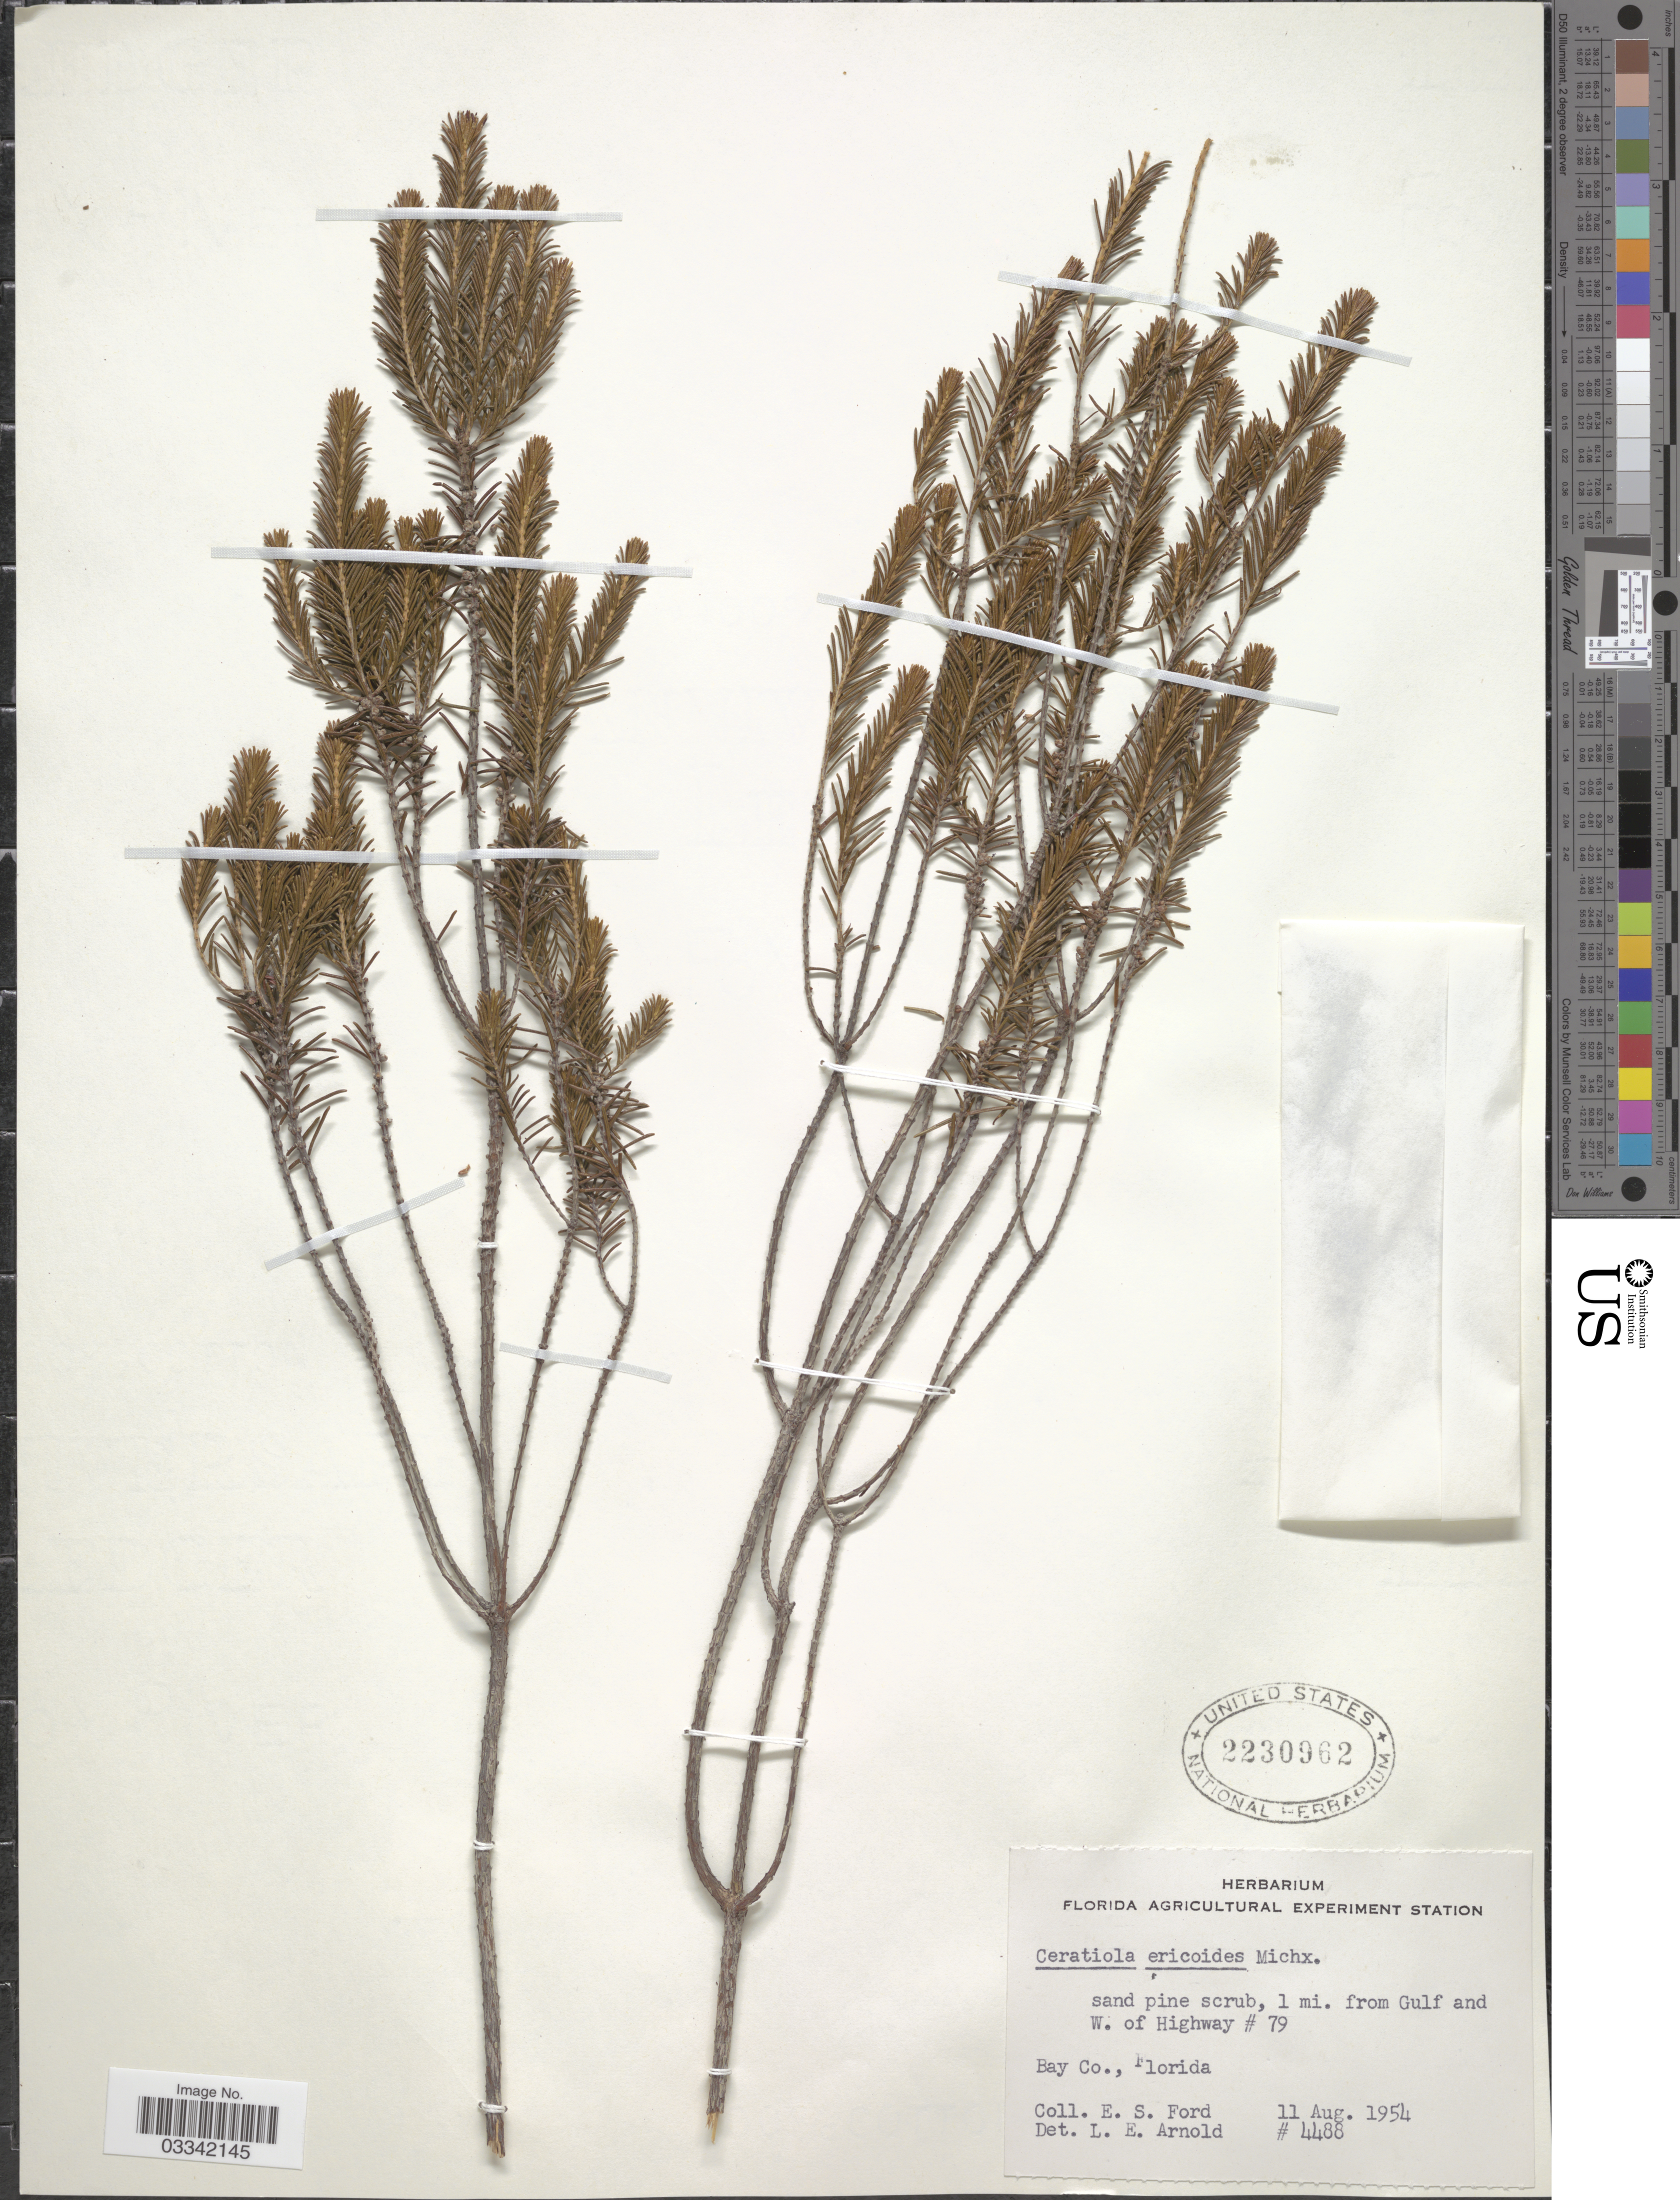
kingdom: Plantae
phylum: Tracheophyta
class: Magnoliopsida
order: Ericales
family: Ericaceae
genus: Ceratiola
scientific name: Ceratiola ericoides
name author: Michx.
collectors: E. Ford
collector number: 4488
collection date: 1954-08-11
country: United States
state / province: Florida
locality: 1 mi. from Gulf and W. of Highway #79, Bay Co.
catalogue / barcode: US 2230962